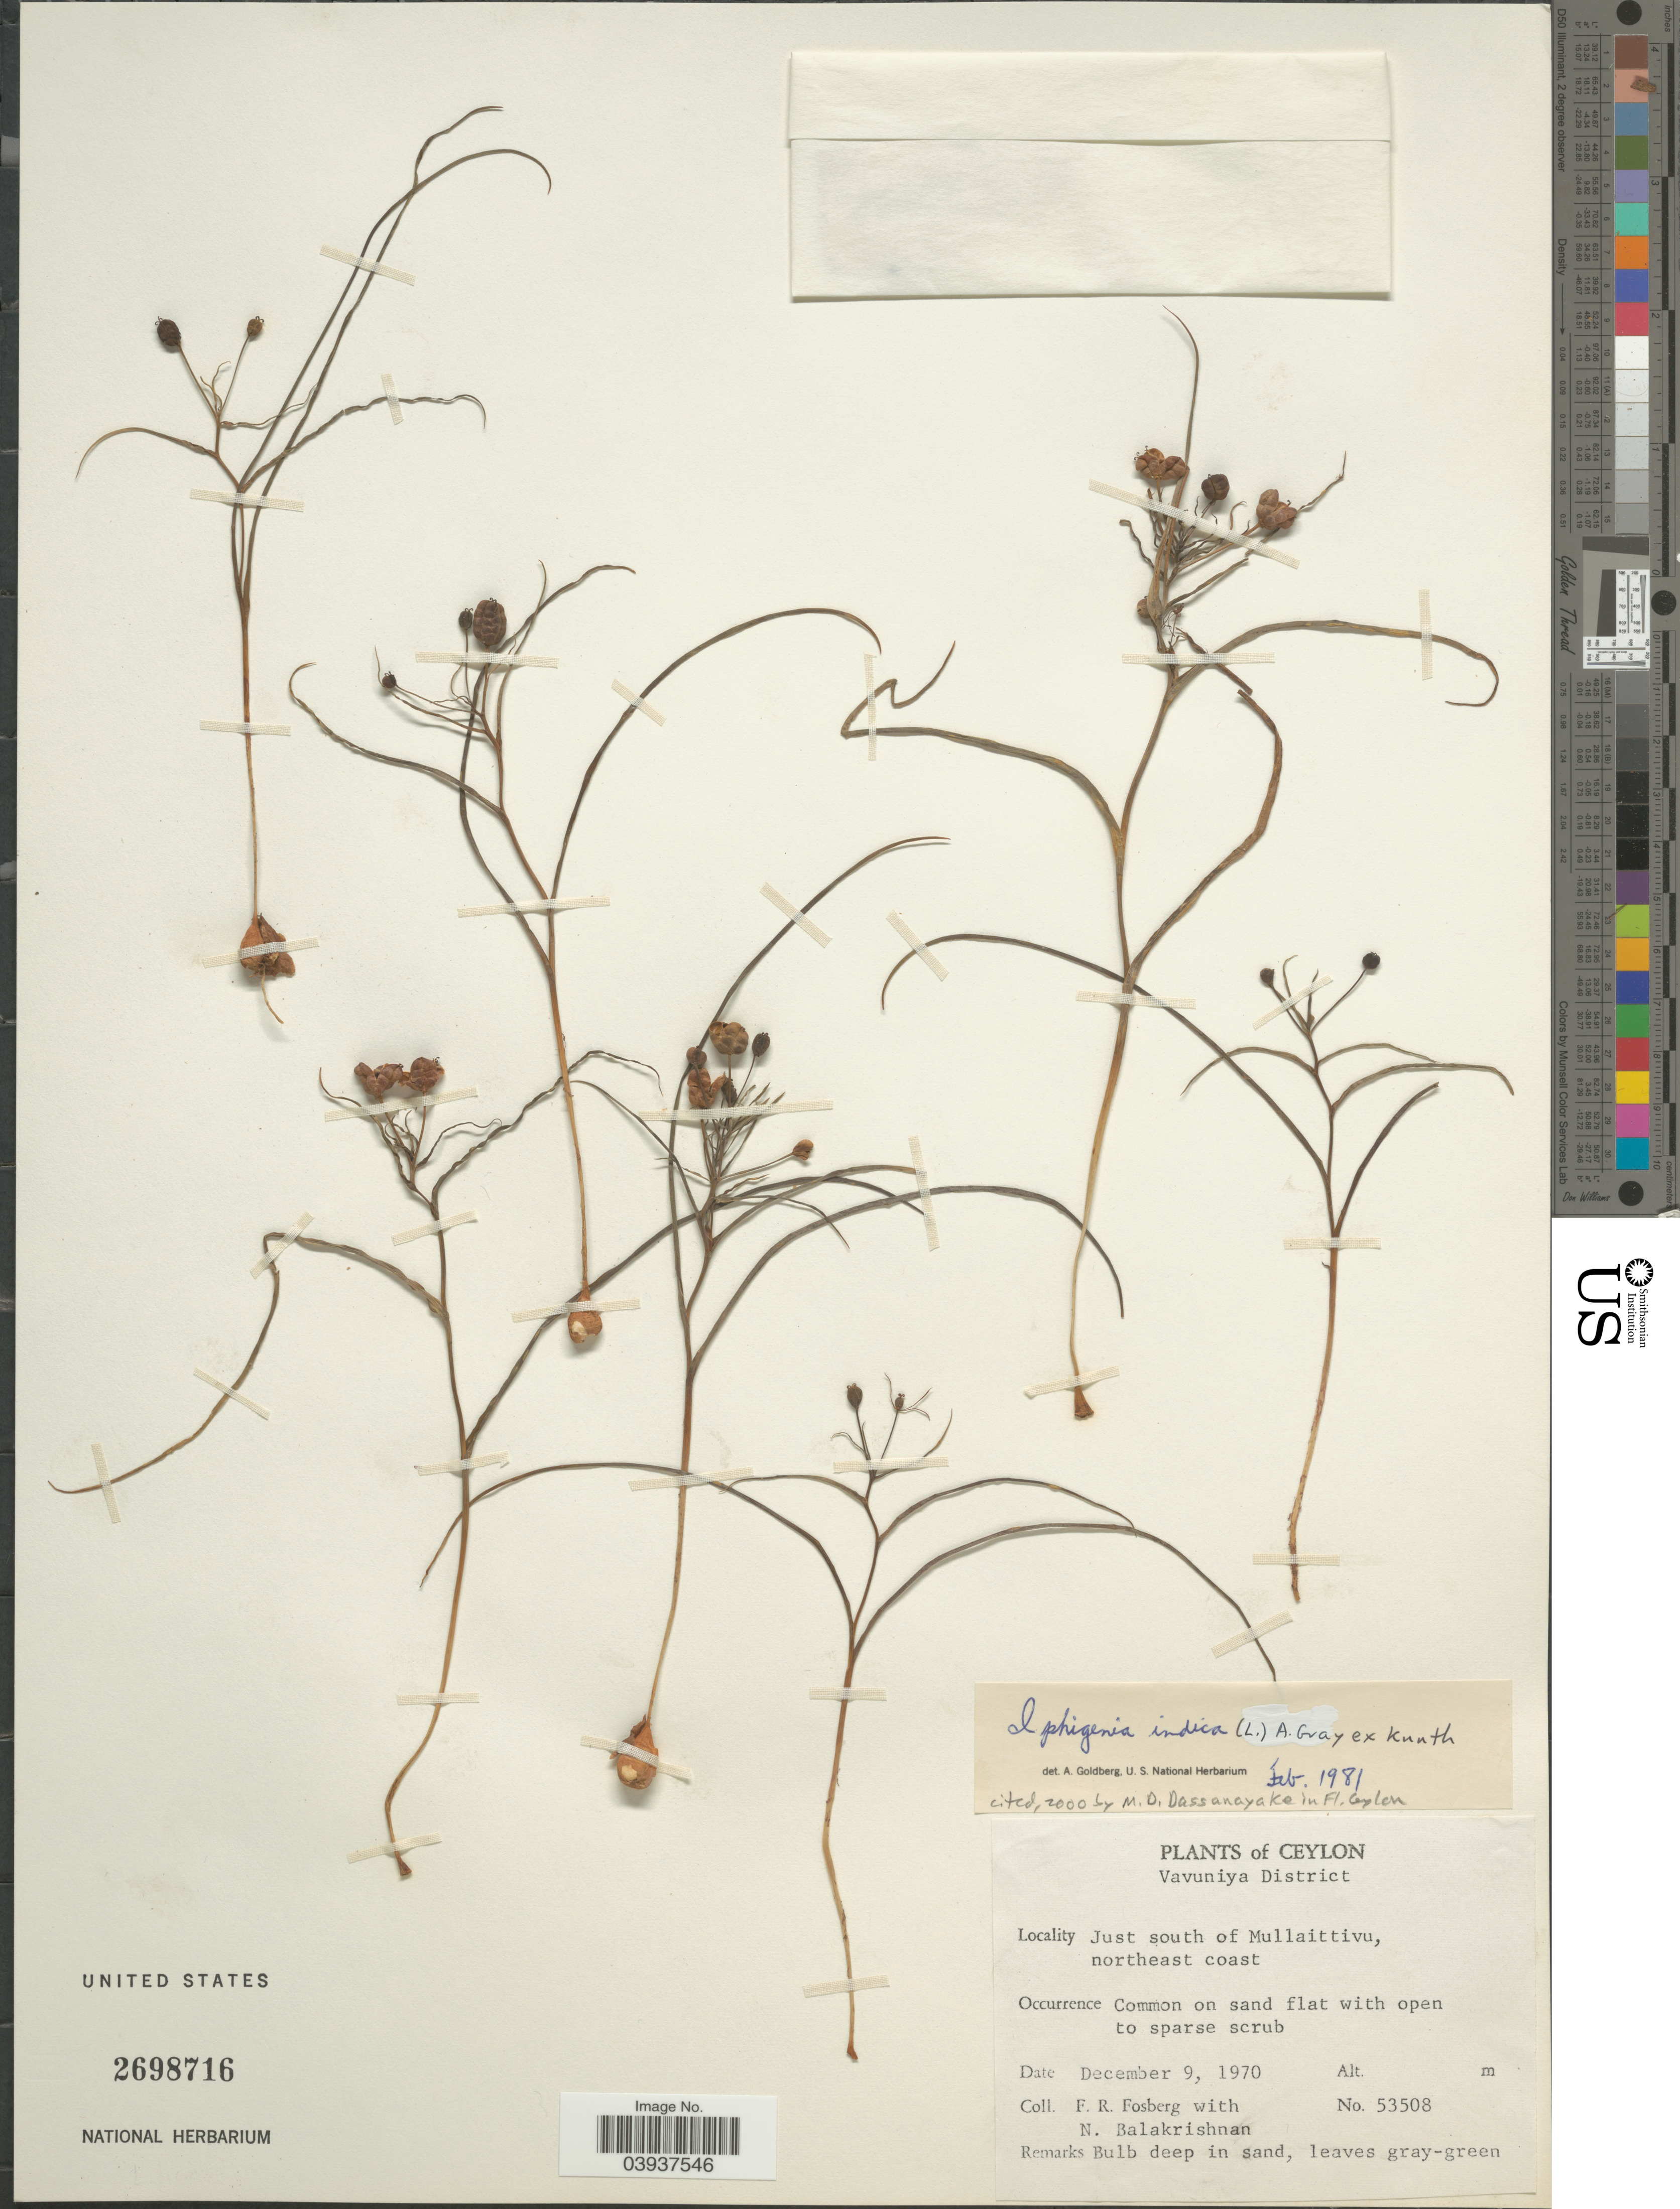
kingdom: Plantae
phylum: Tracheophyta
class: Liliopsida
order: Liliales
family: Colchicaceae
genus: Iphigenia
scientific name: Iphigenia sp.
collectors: F. R. Fosberg & N. Balakrishnan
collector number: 53508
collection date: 1970-12-09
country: Sri Lanka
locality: Ceylon. Vavuniya District. Just south of Mullaittivu, northeast coast.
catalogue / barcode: US 2698716